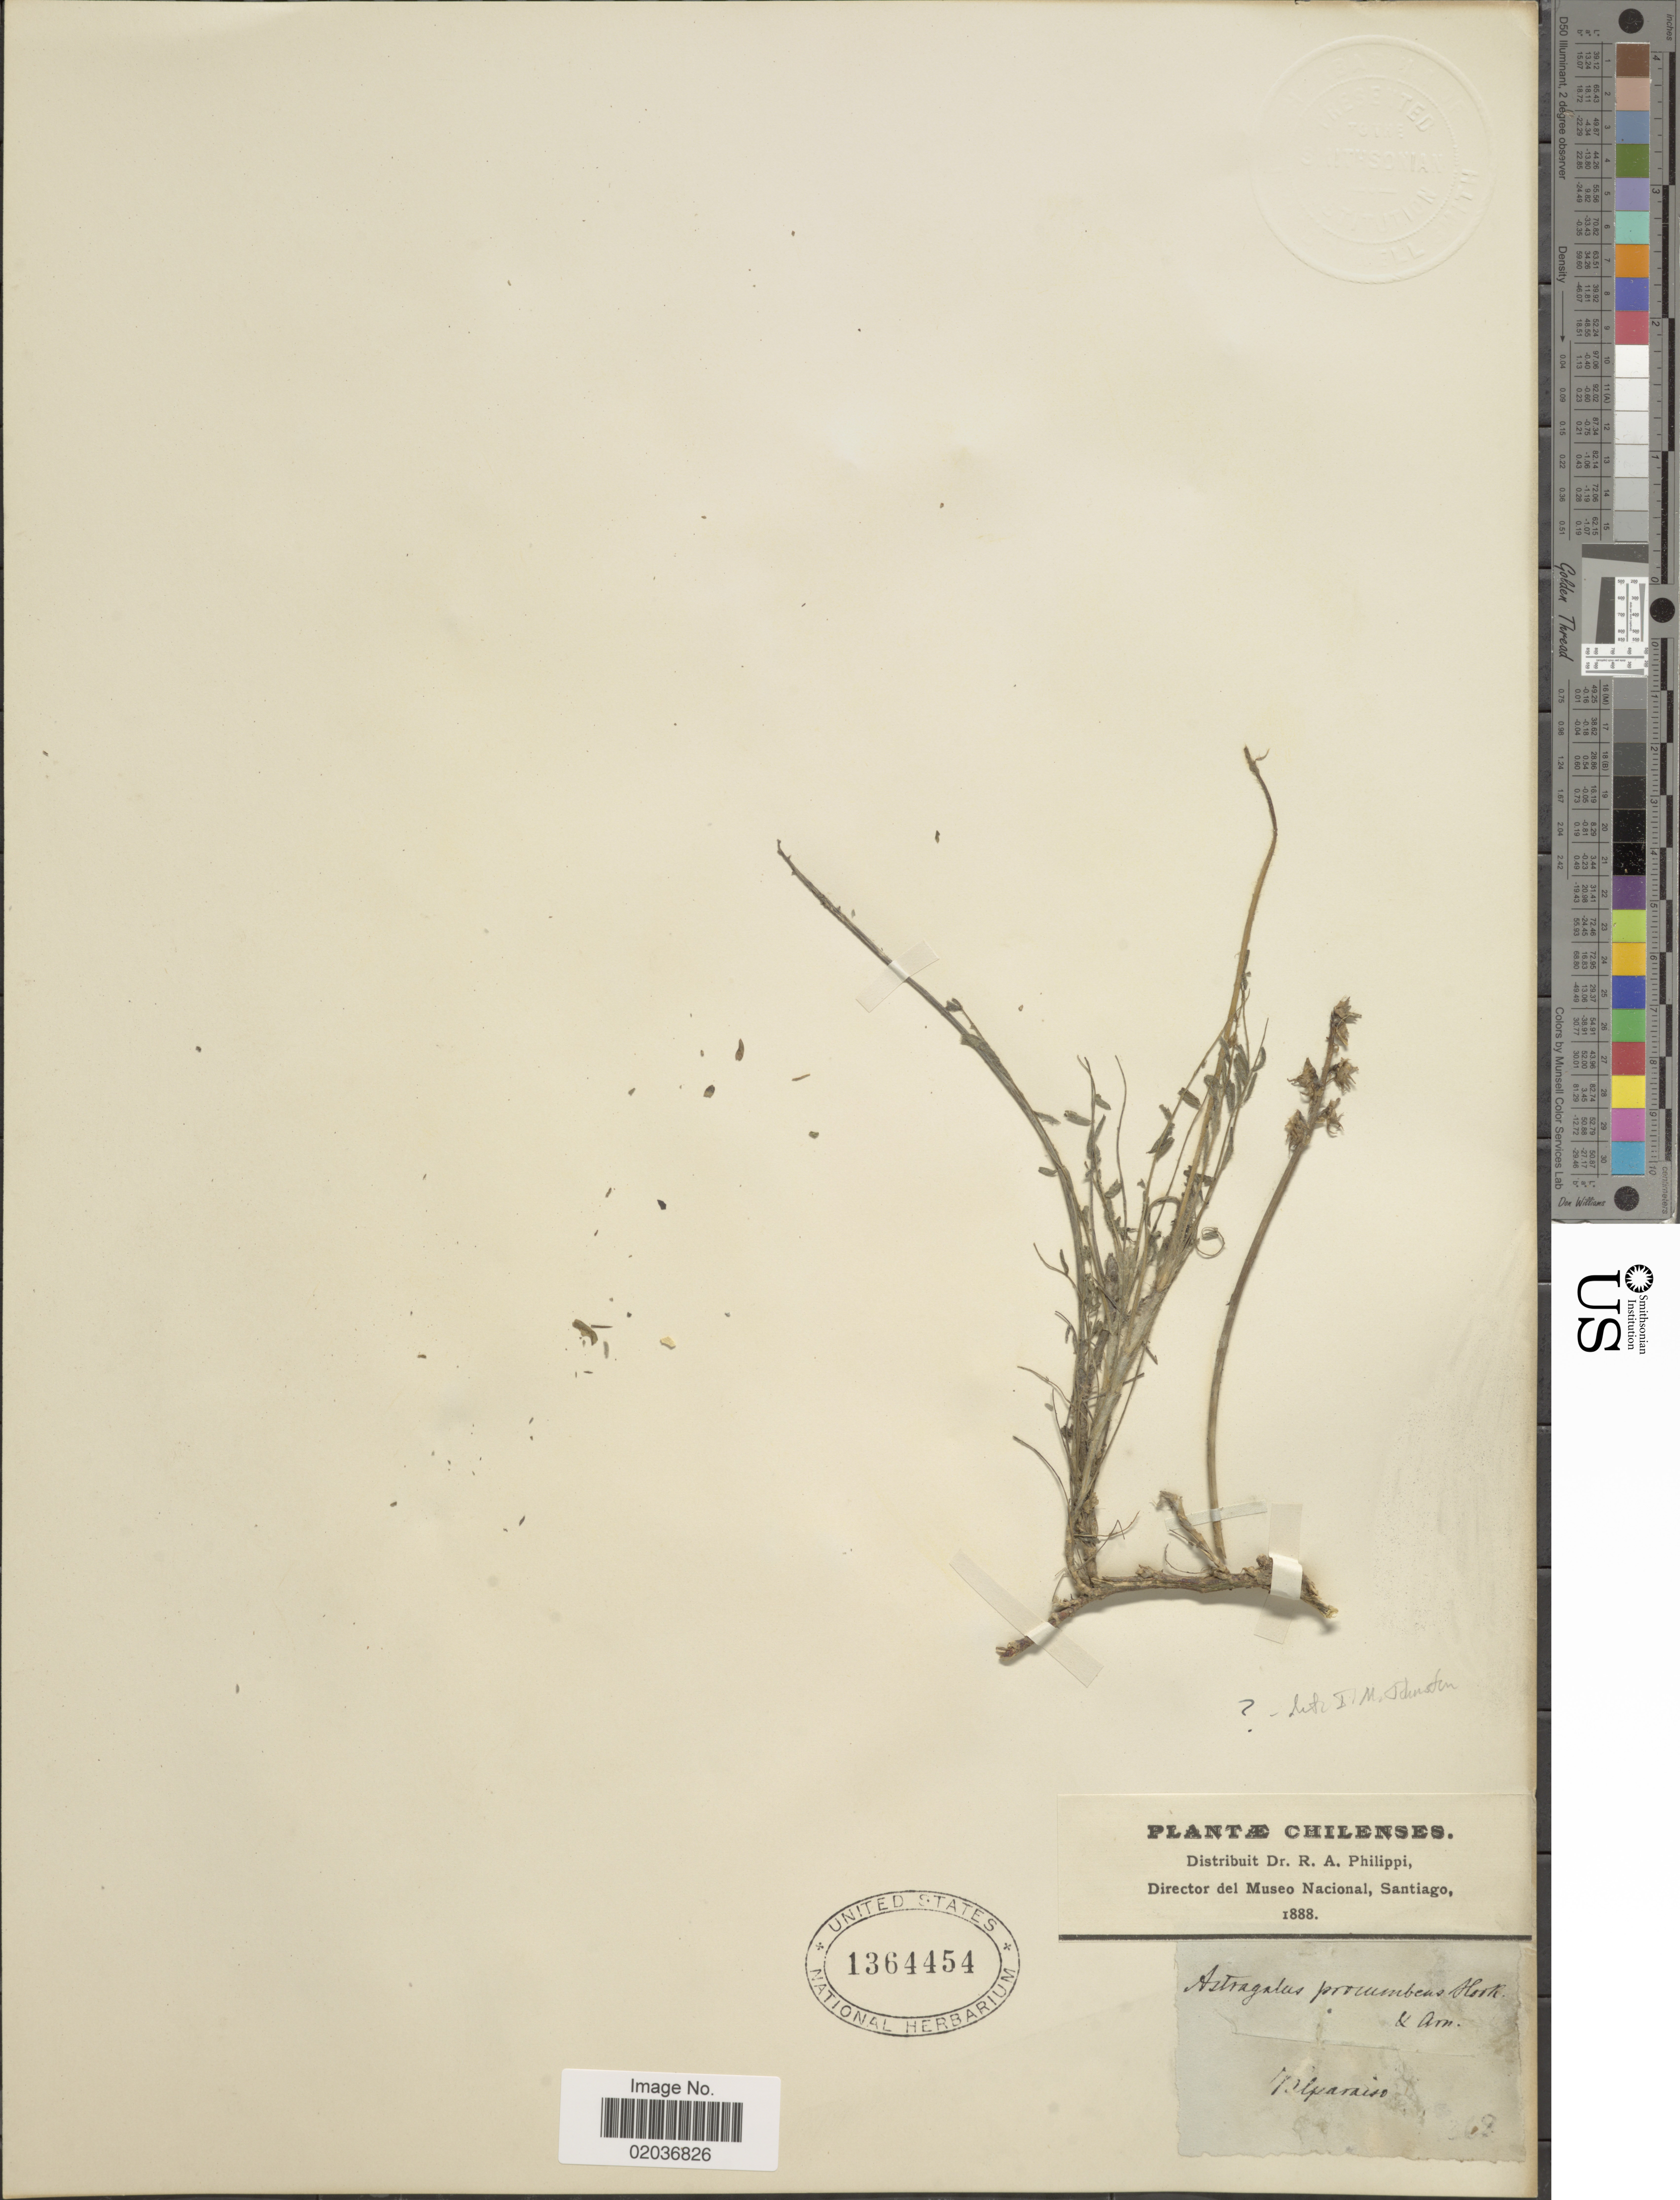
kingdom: Plantae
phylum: Tracheophyta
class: Magnoliopsida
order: Fabales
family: Fabaceae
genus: Astragalus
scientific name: Astragalus sp.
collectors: R. A. Philippi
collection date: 1888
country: Chile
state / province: Valparaíso (V)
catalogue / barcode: US 1364454